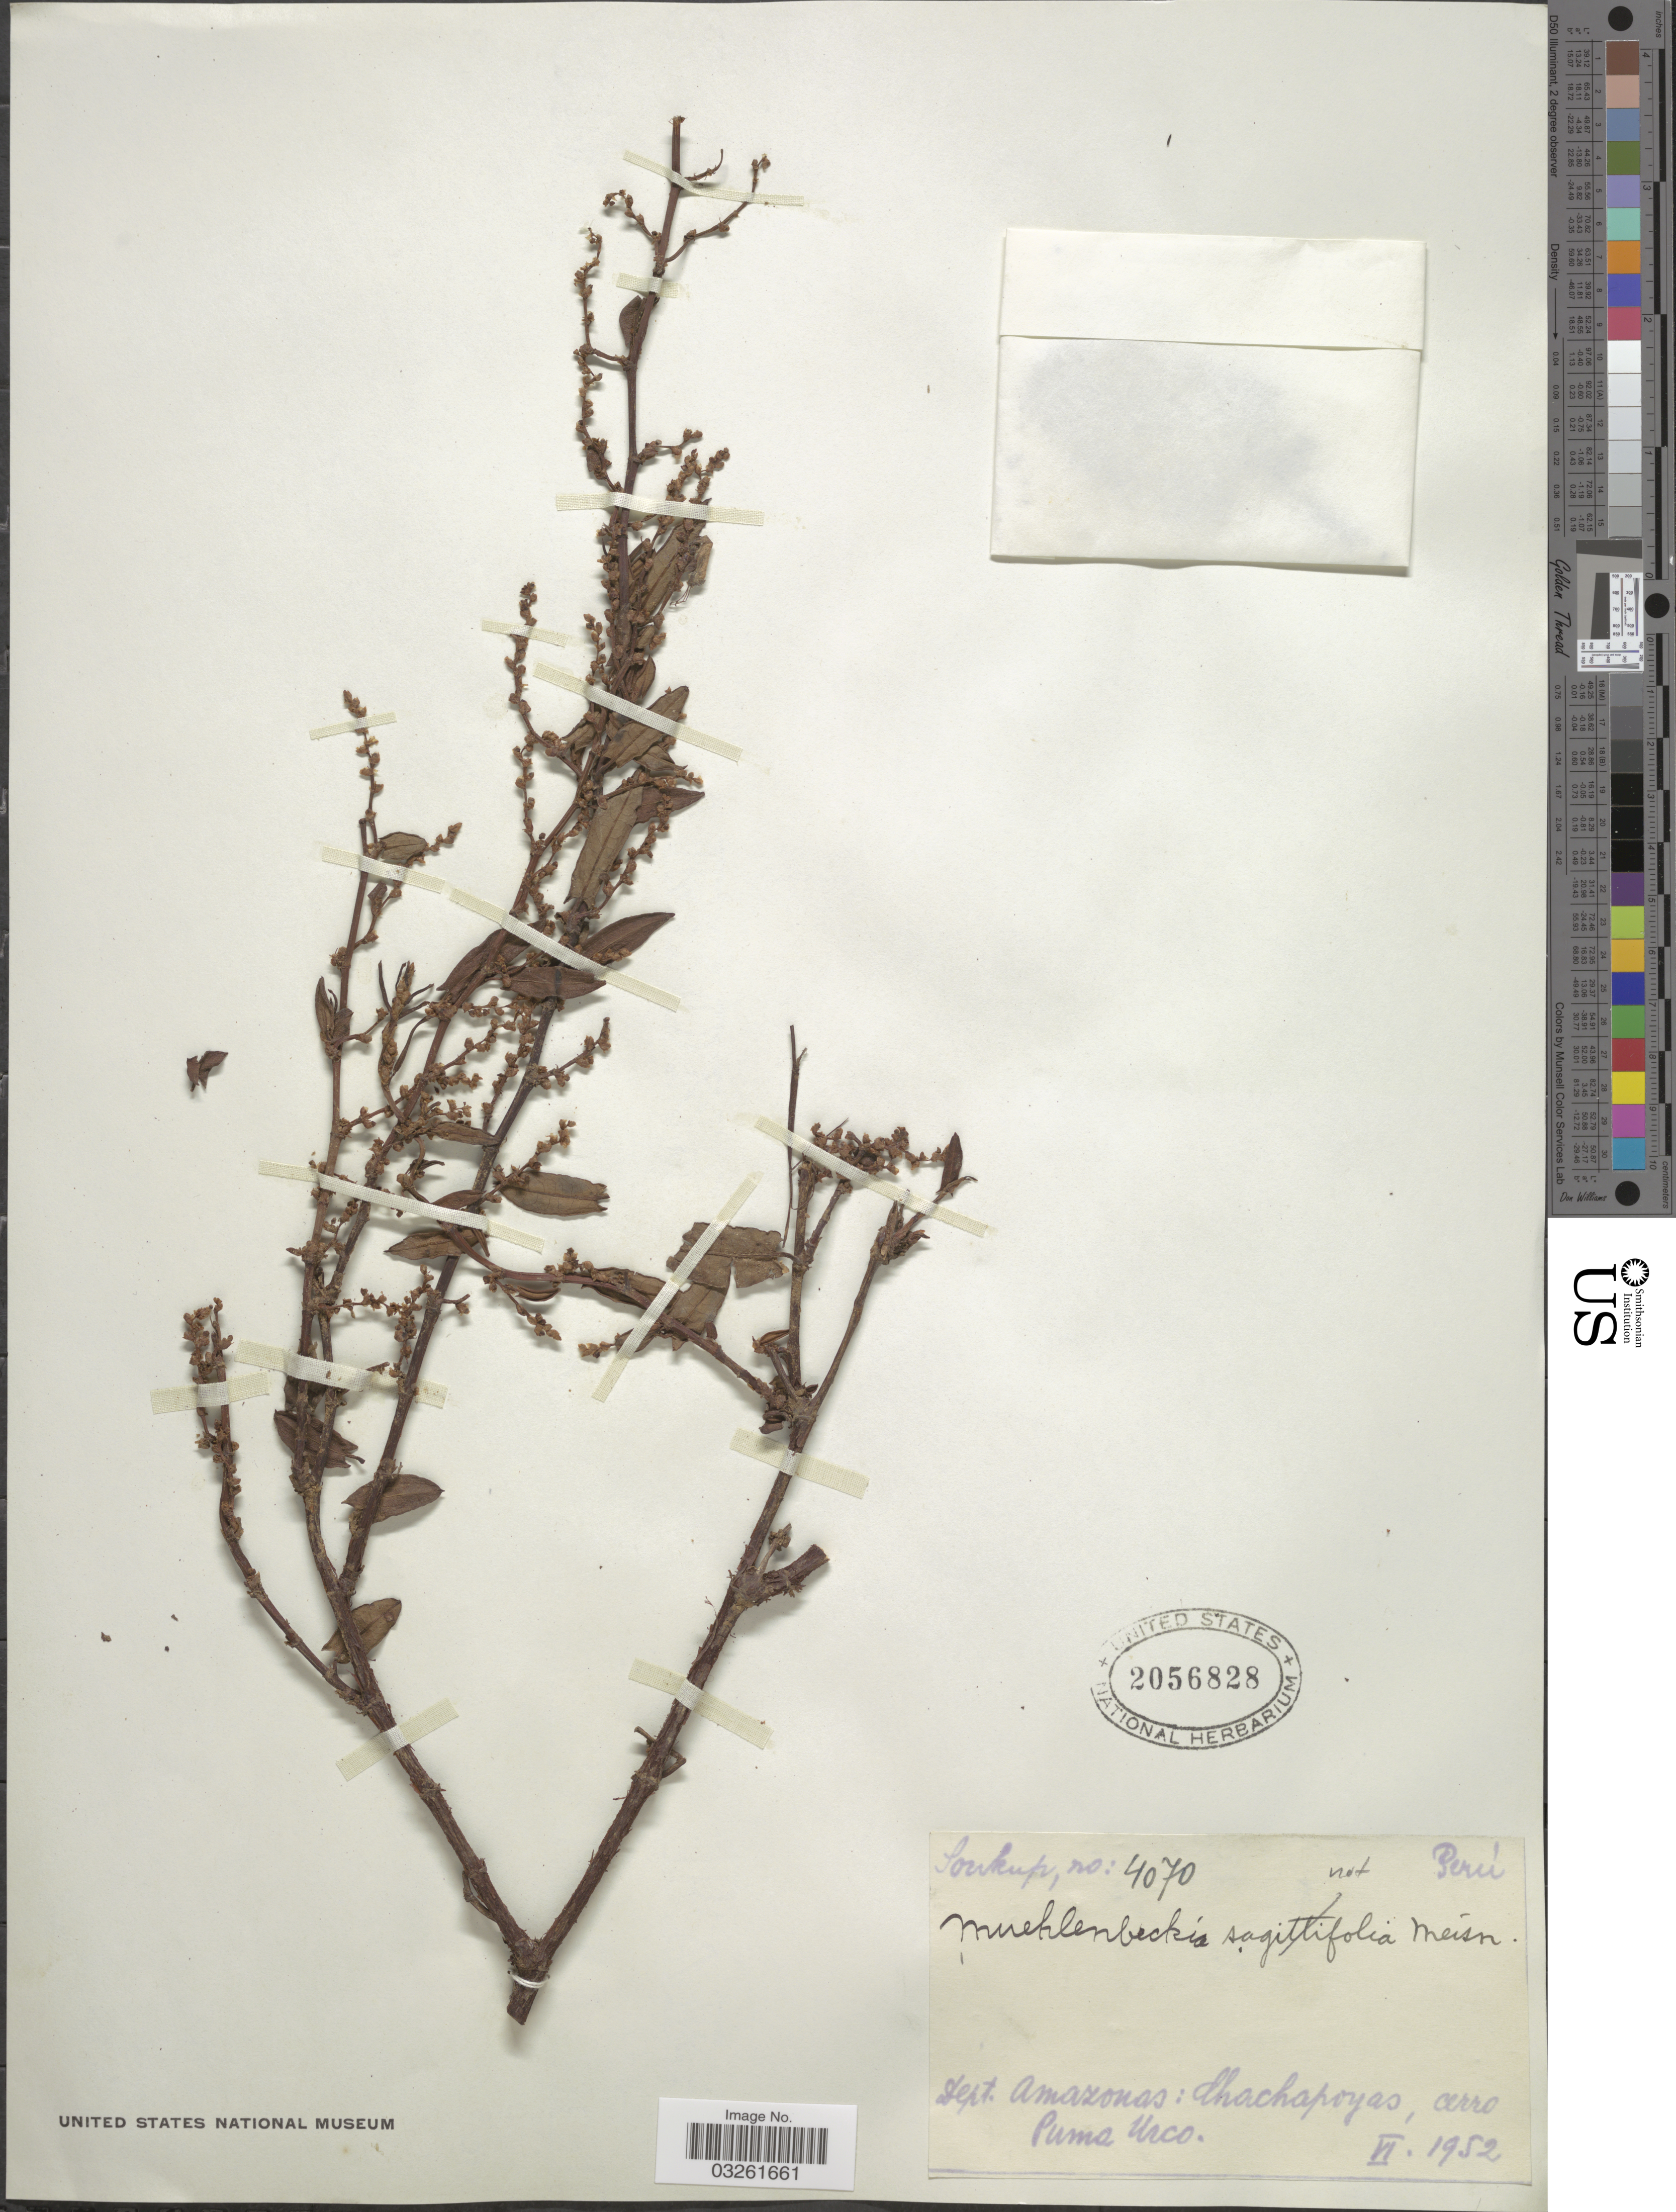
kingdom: Plantae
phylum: Tracheophyta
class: Magnoliopsida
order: Caryophyllales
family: Polygonaceae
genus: Muehlenbeckia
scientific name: Muehlenbeckia sp.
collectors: -- Soukup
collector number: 4070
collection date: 1952-06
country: Peru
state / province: Amazonas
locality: Dept. Amazonas: Chachapoyas, arro Puma Urco.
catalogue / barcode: US 2056828